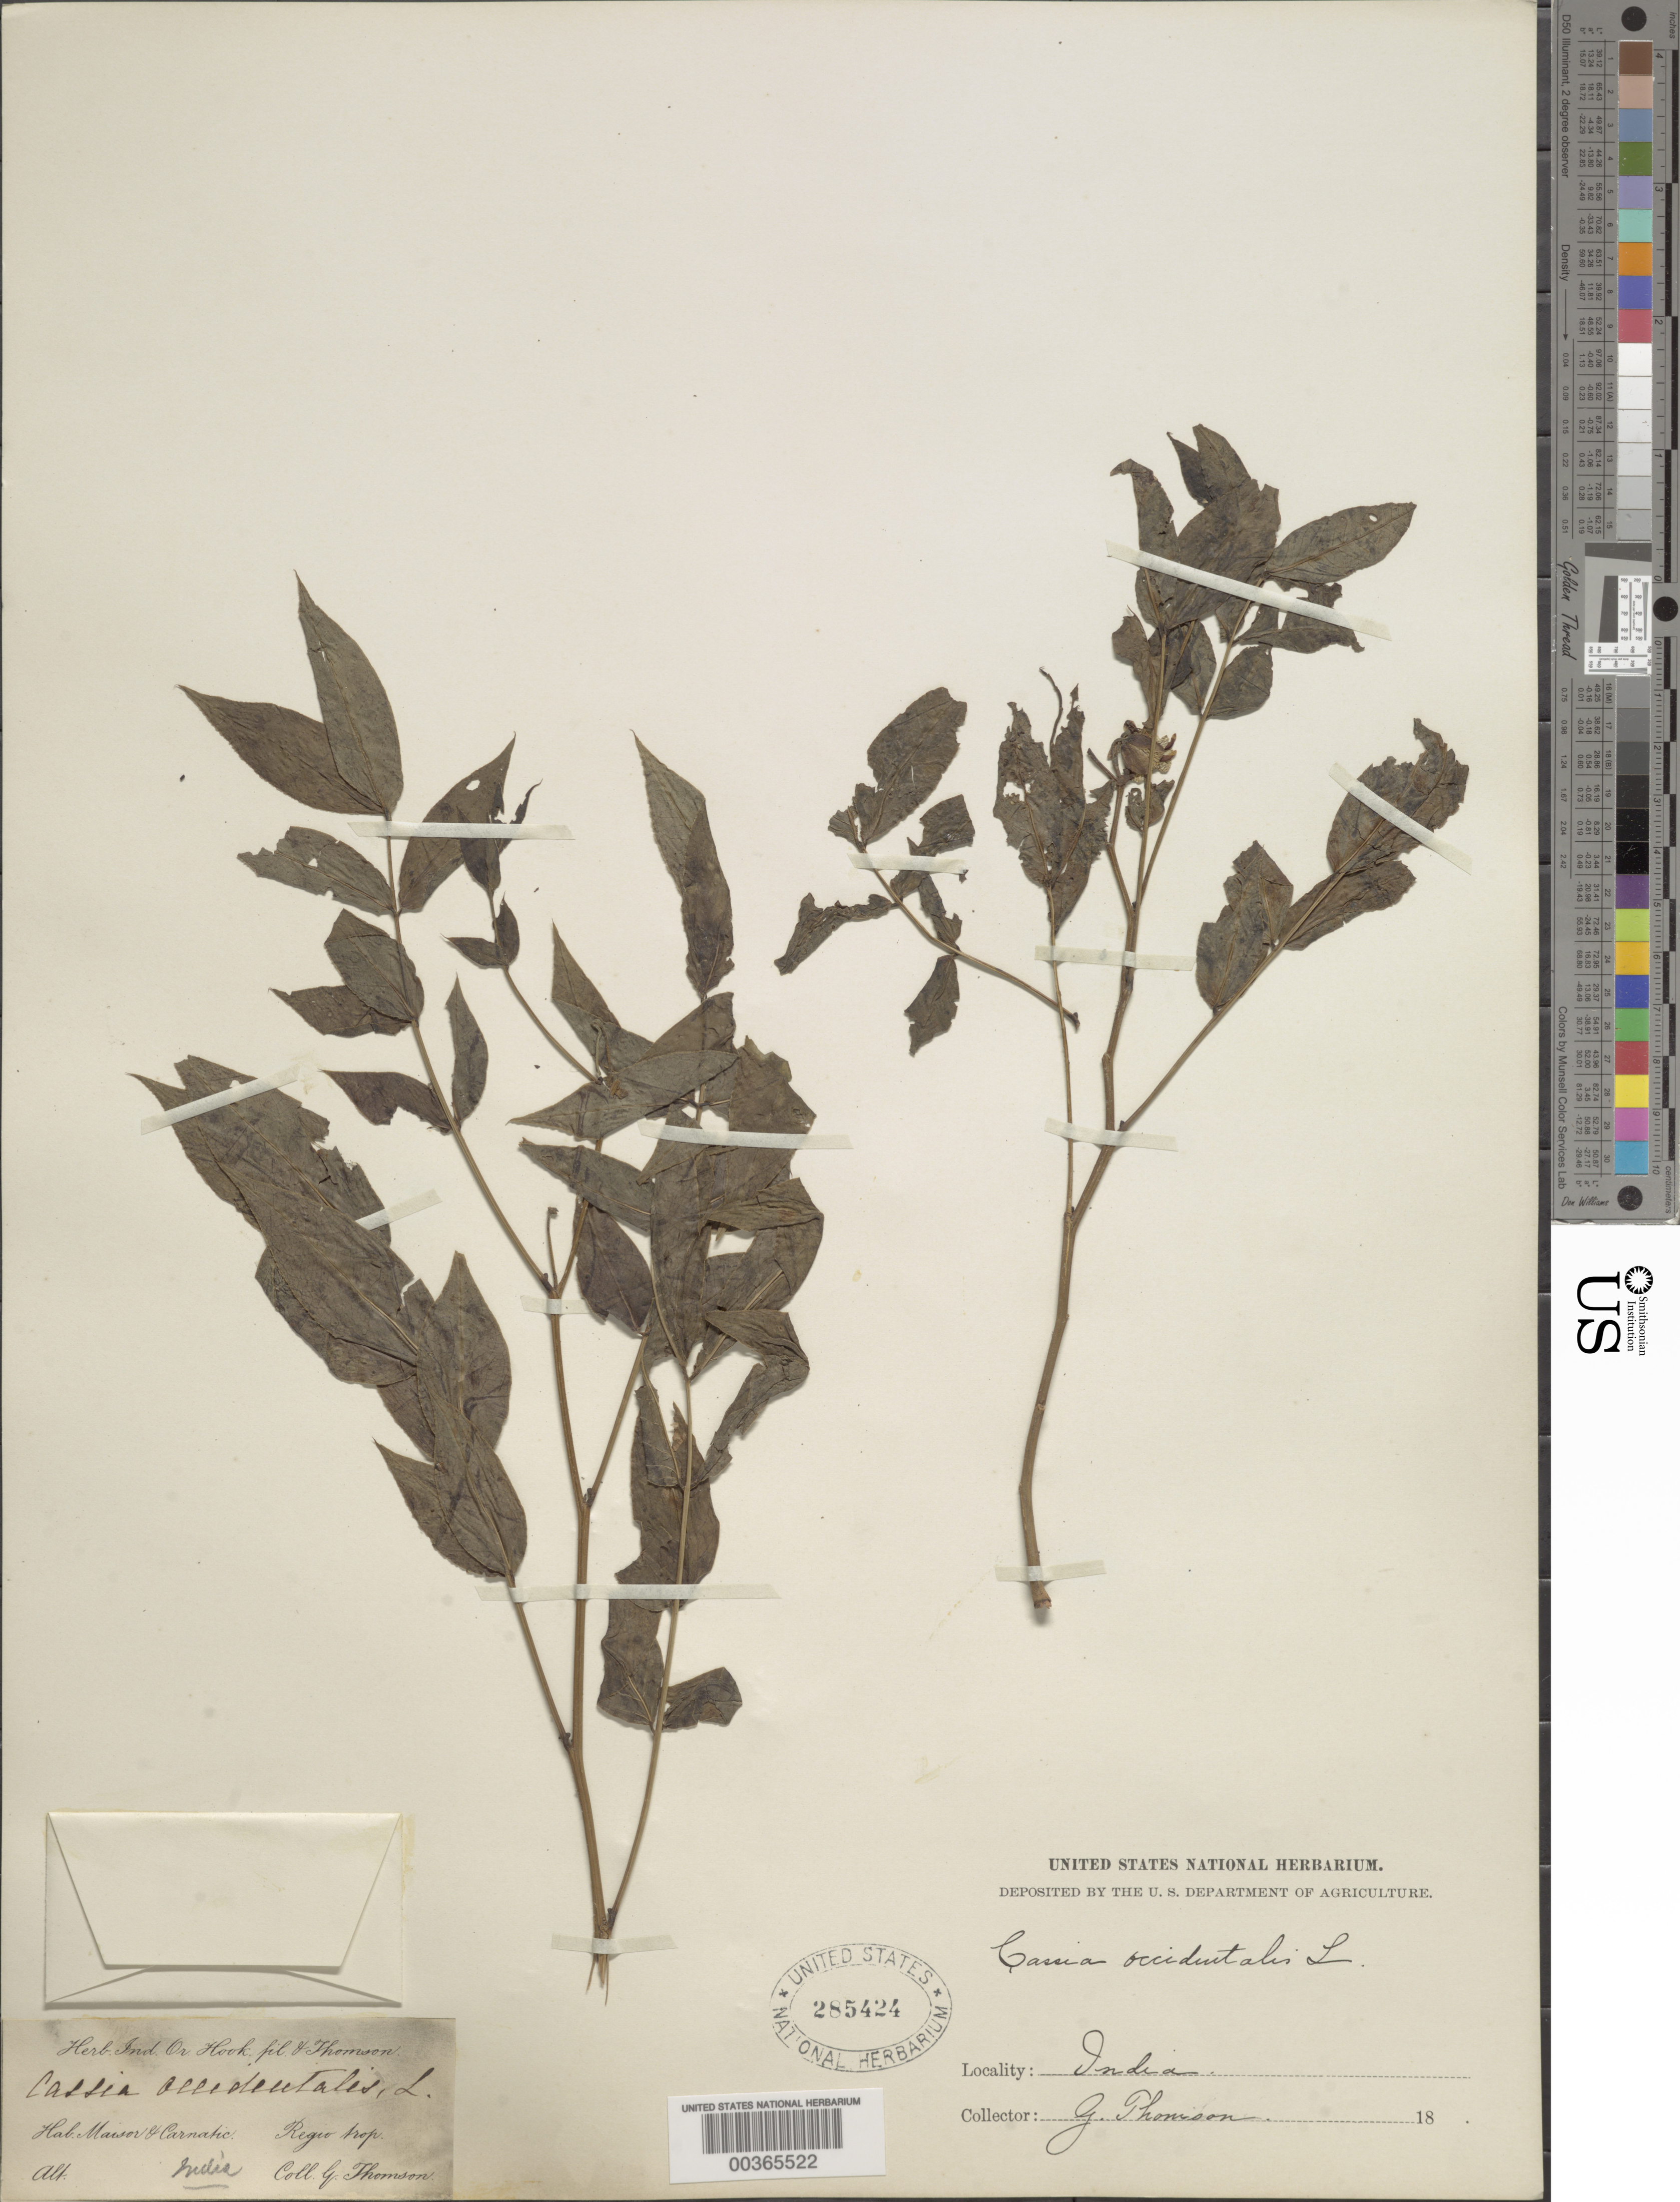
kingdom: Plantae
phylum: Tracheophyta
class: Magnoliopsida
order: Fabales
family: Fabaceae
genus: Senna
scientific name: Senna occidentalis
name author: (L.) Link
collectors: G. Thomson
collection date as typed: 18--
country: India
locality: Maisor and Carnatic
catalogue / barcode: US 285424